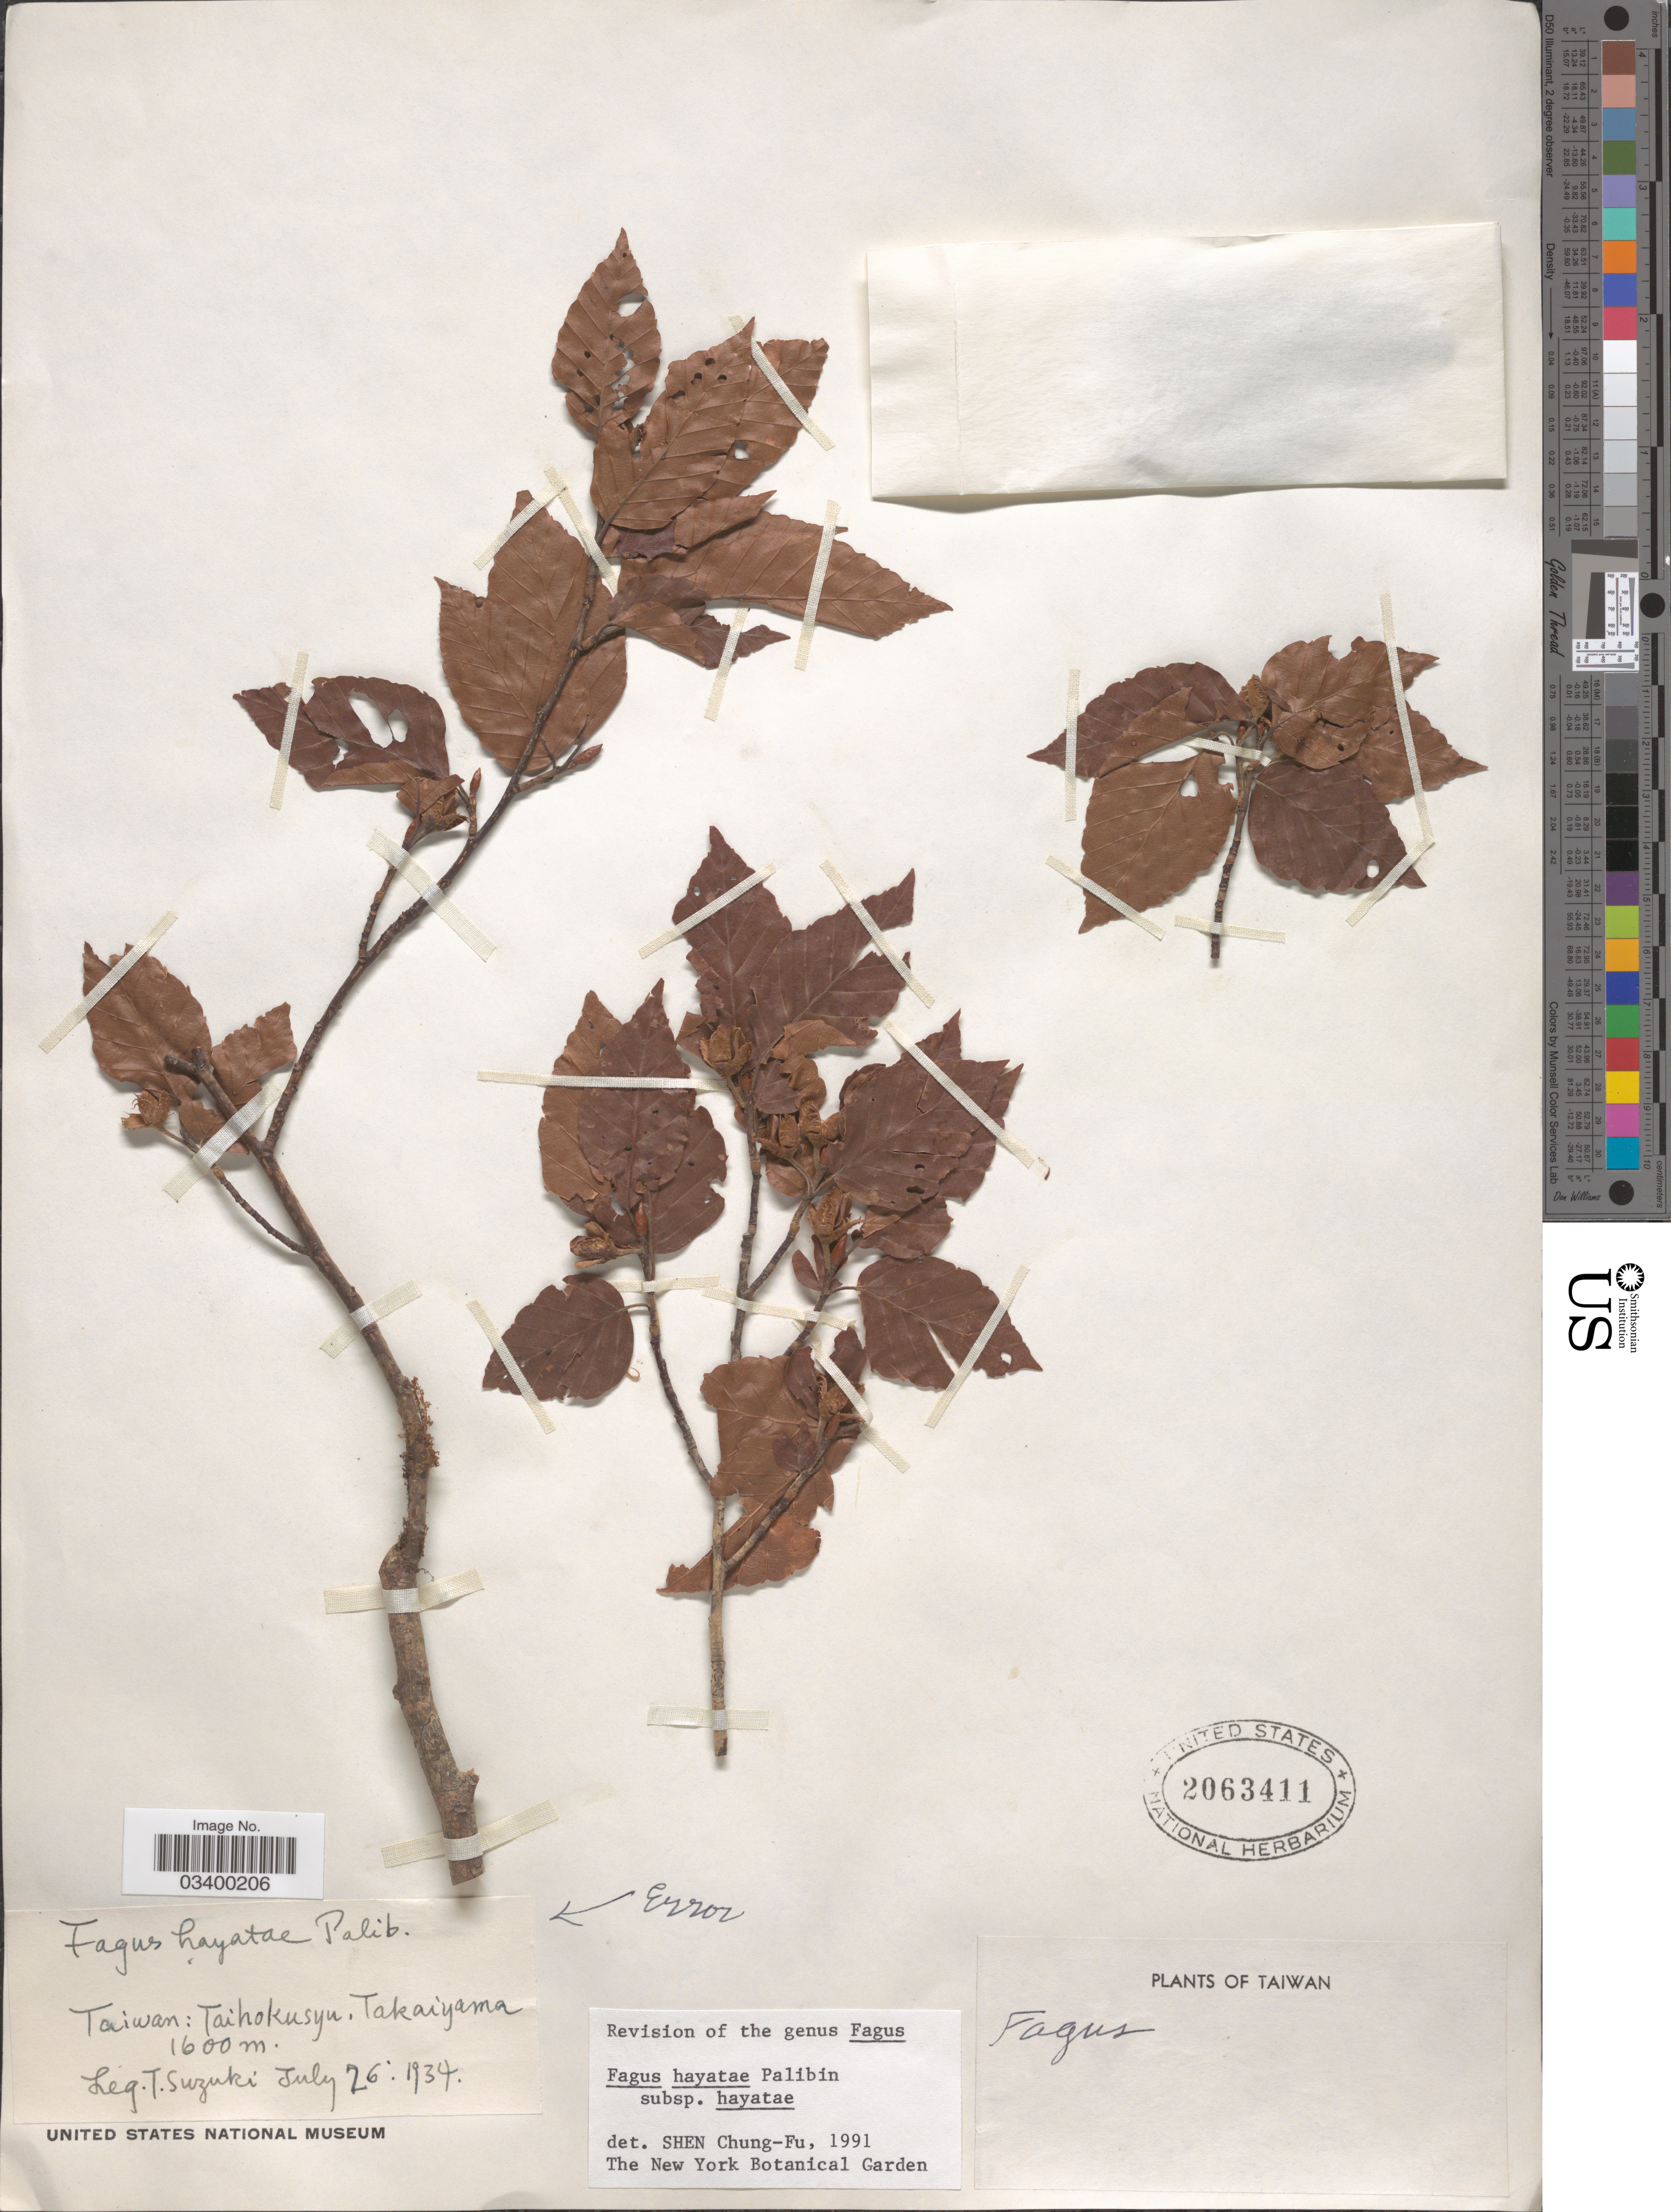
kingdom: Plantae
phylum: Tracheophyta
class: Magnoliopsida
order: Fagales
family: Fagaceae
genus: Fagus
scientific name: Fagus hayatae subsp. hayatae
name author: Palib.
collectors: T. Suzuki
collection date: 1934-07-26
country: Taiwan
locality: Taihokusyu. Takaiyama.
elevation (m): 1600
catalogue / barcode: US 2063411